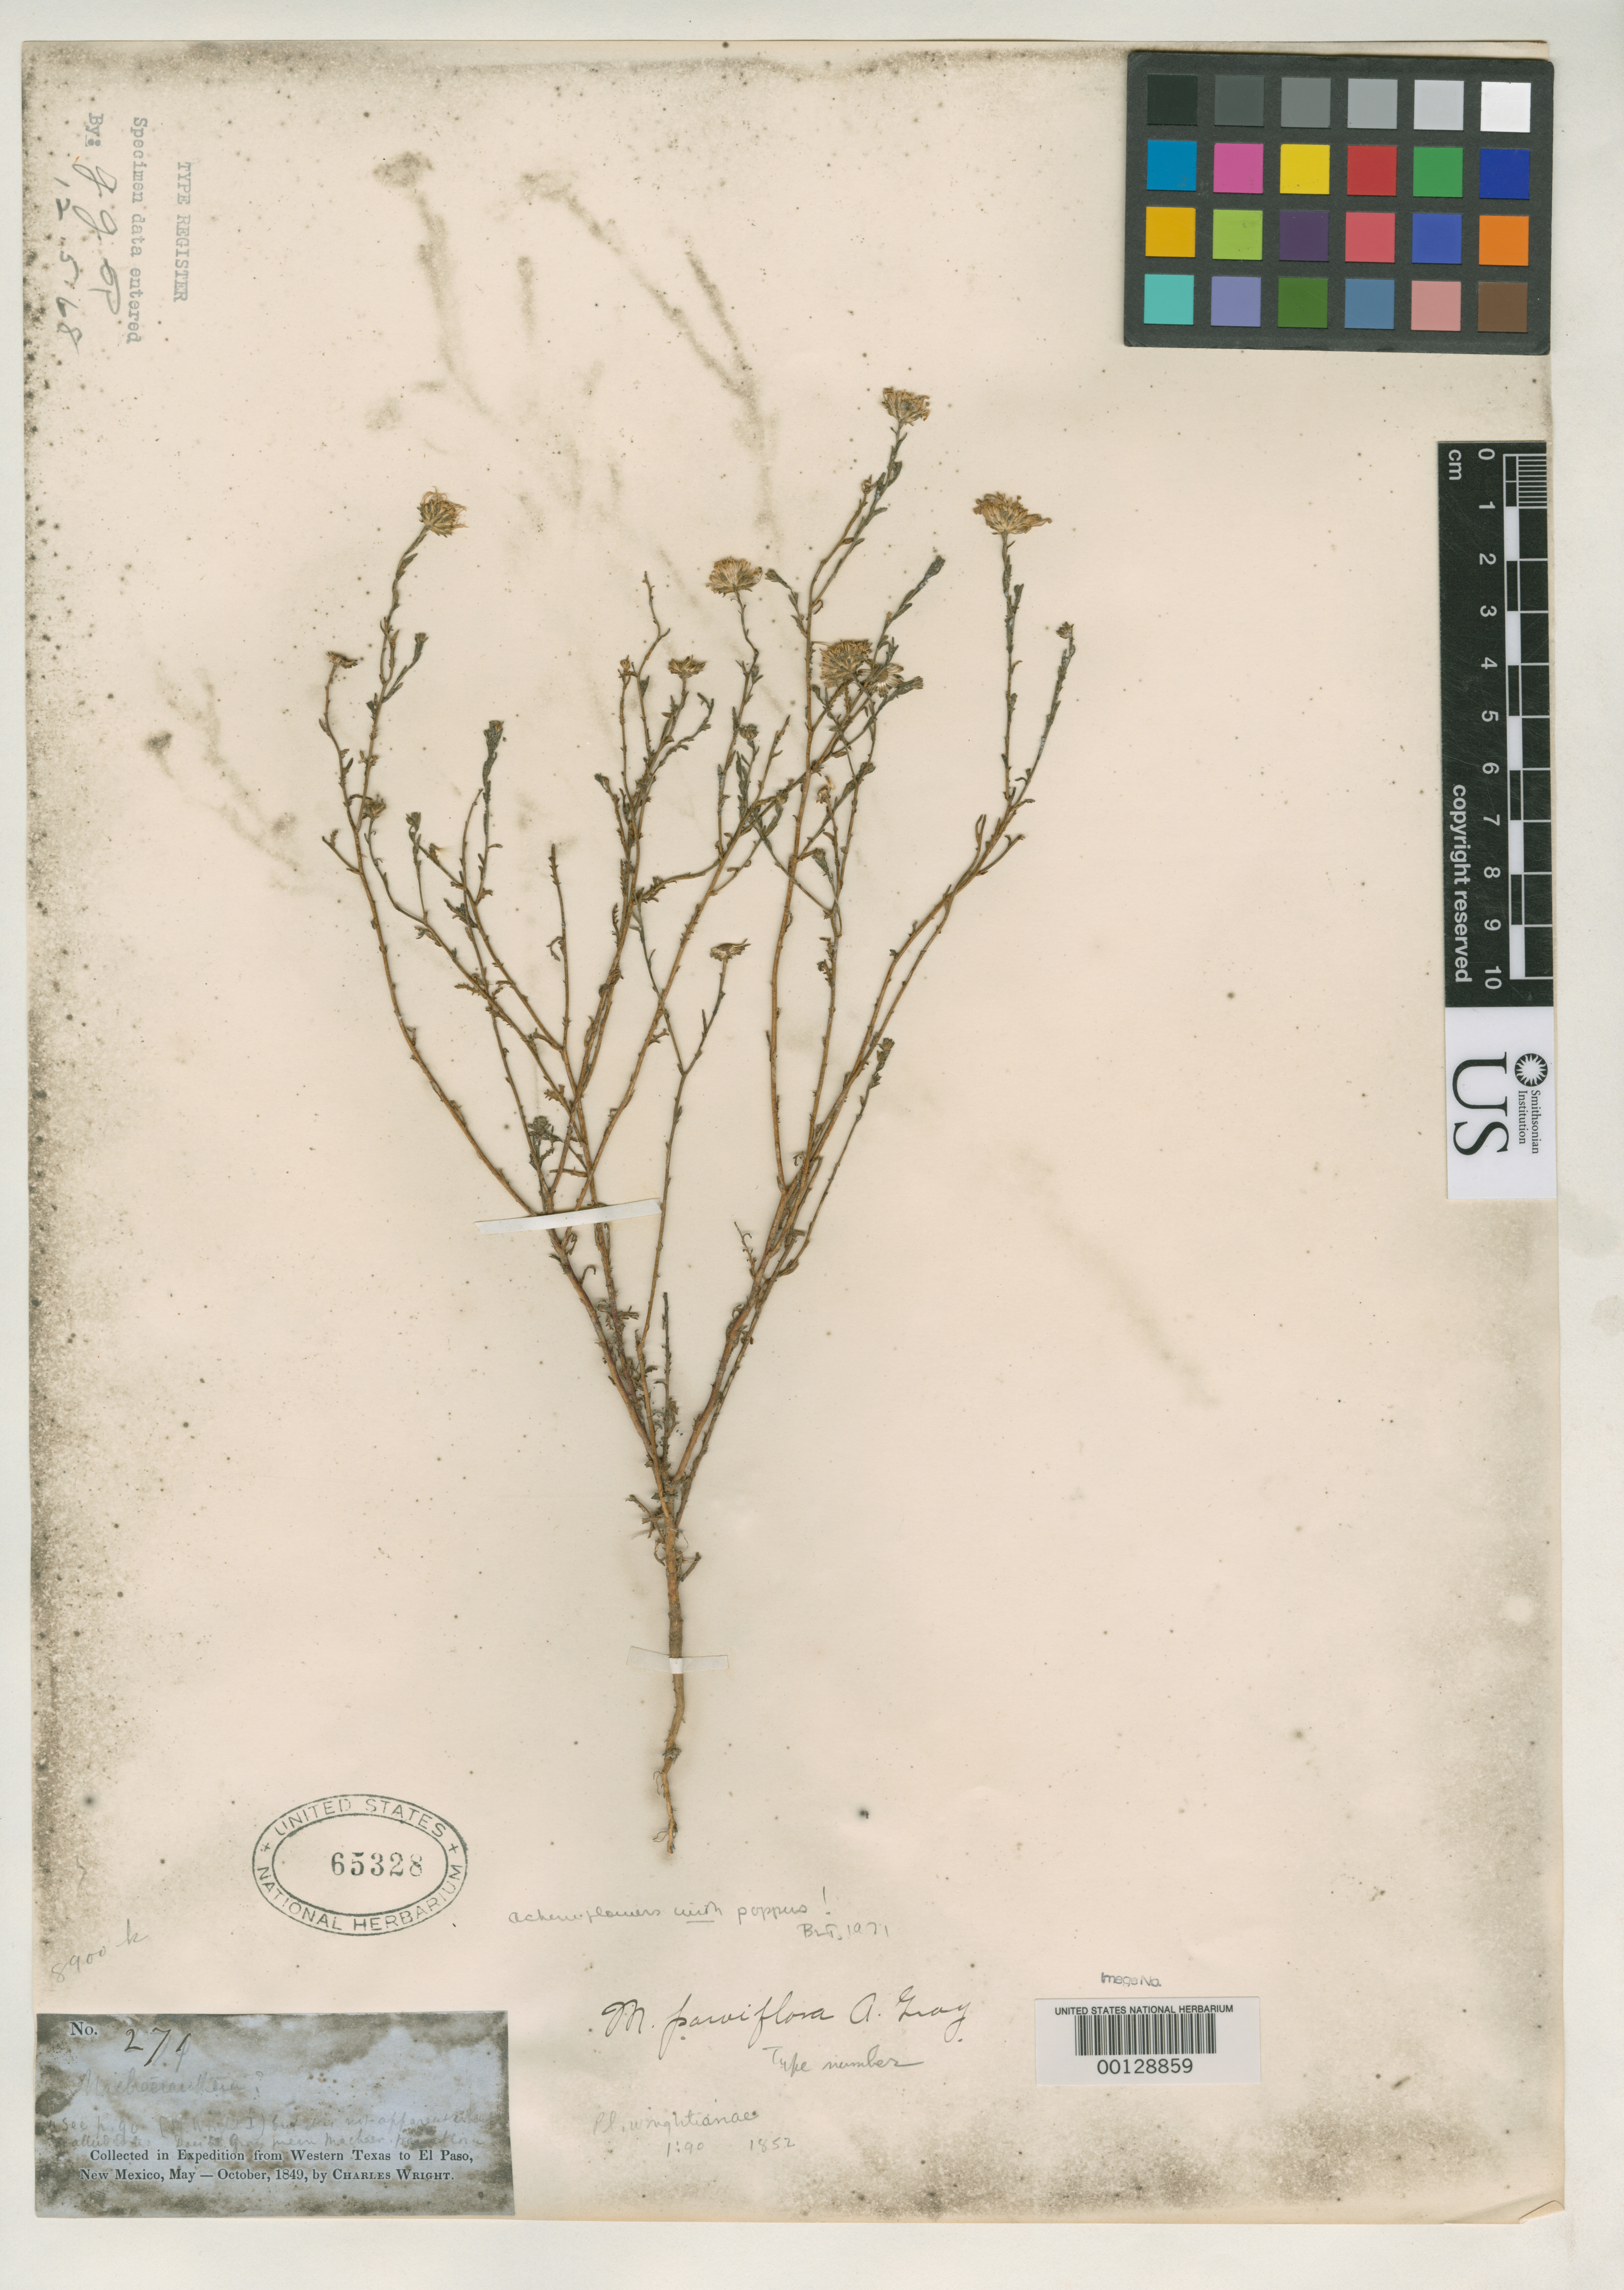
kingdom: Plantae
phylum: Tracheophyta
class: Magnoliopsida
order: Asterales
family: Asteraceae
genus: Machaeranthera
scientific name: Machaeranthera parviflora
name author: A. Gray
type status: Type Collection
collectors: C. Wright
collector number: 271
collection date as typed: Oct 1849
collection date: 1849-10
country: United States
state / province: New Mexico / Texas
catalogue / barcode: US 65328